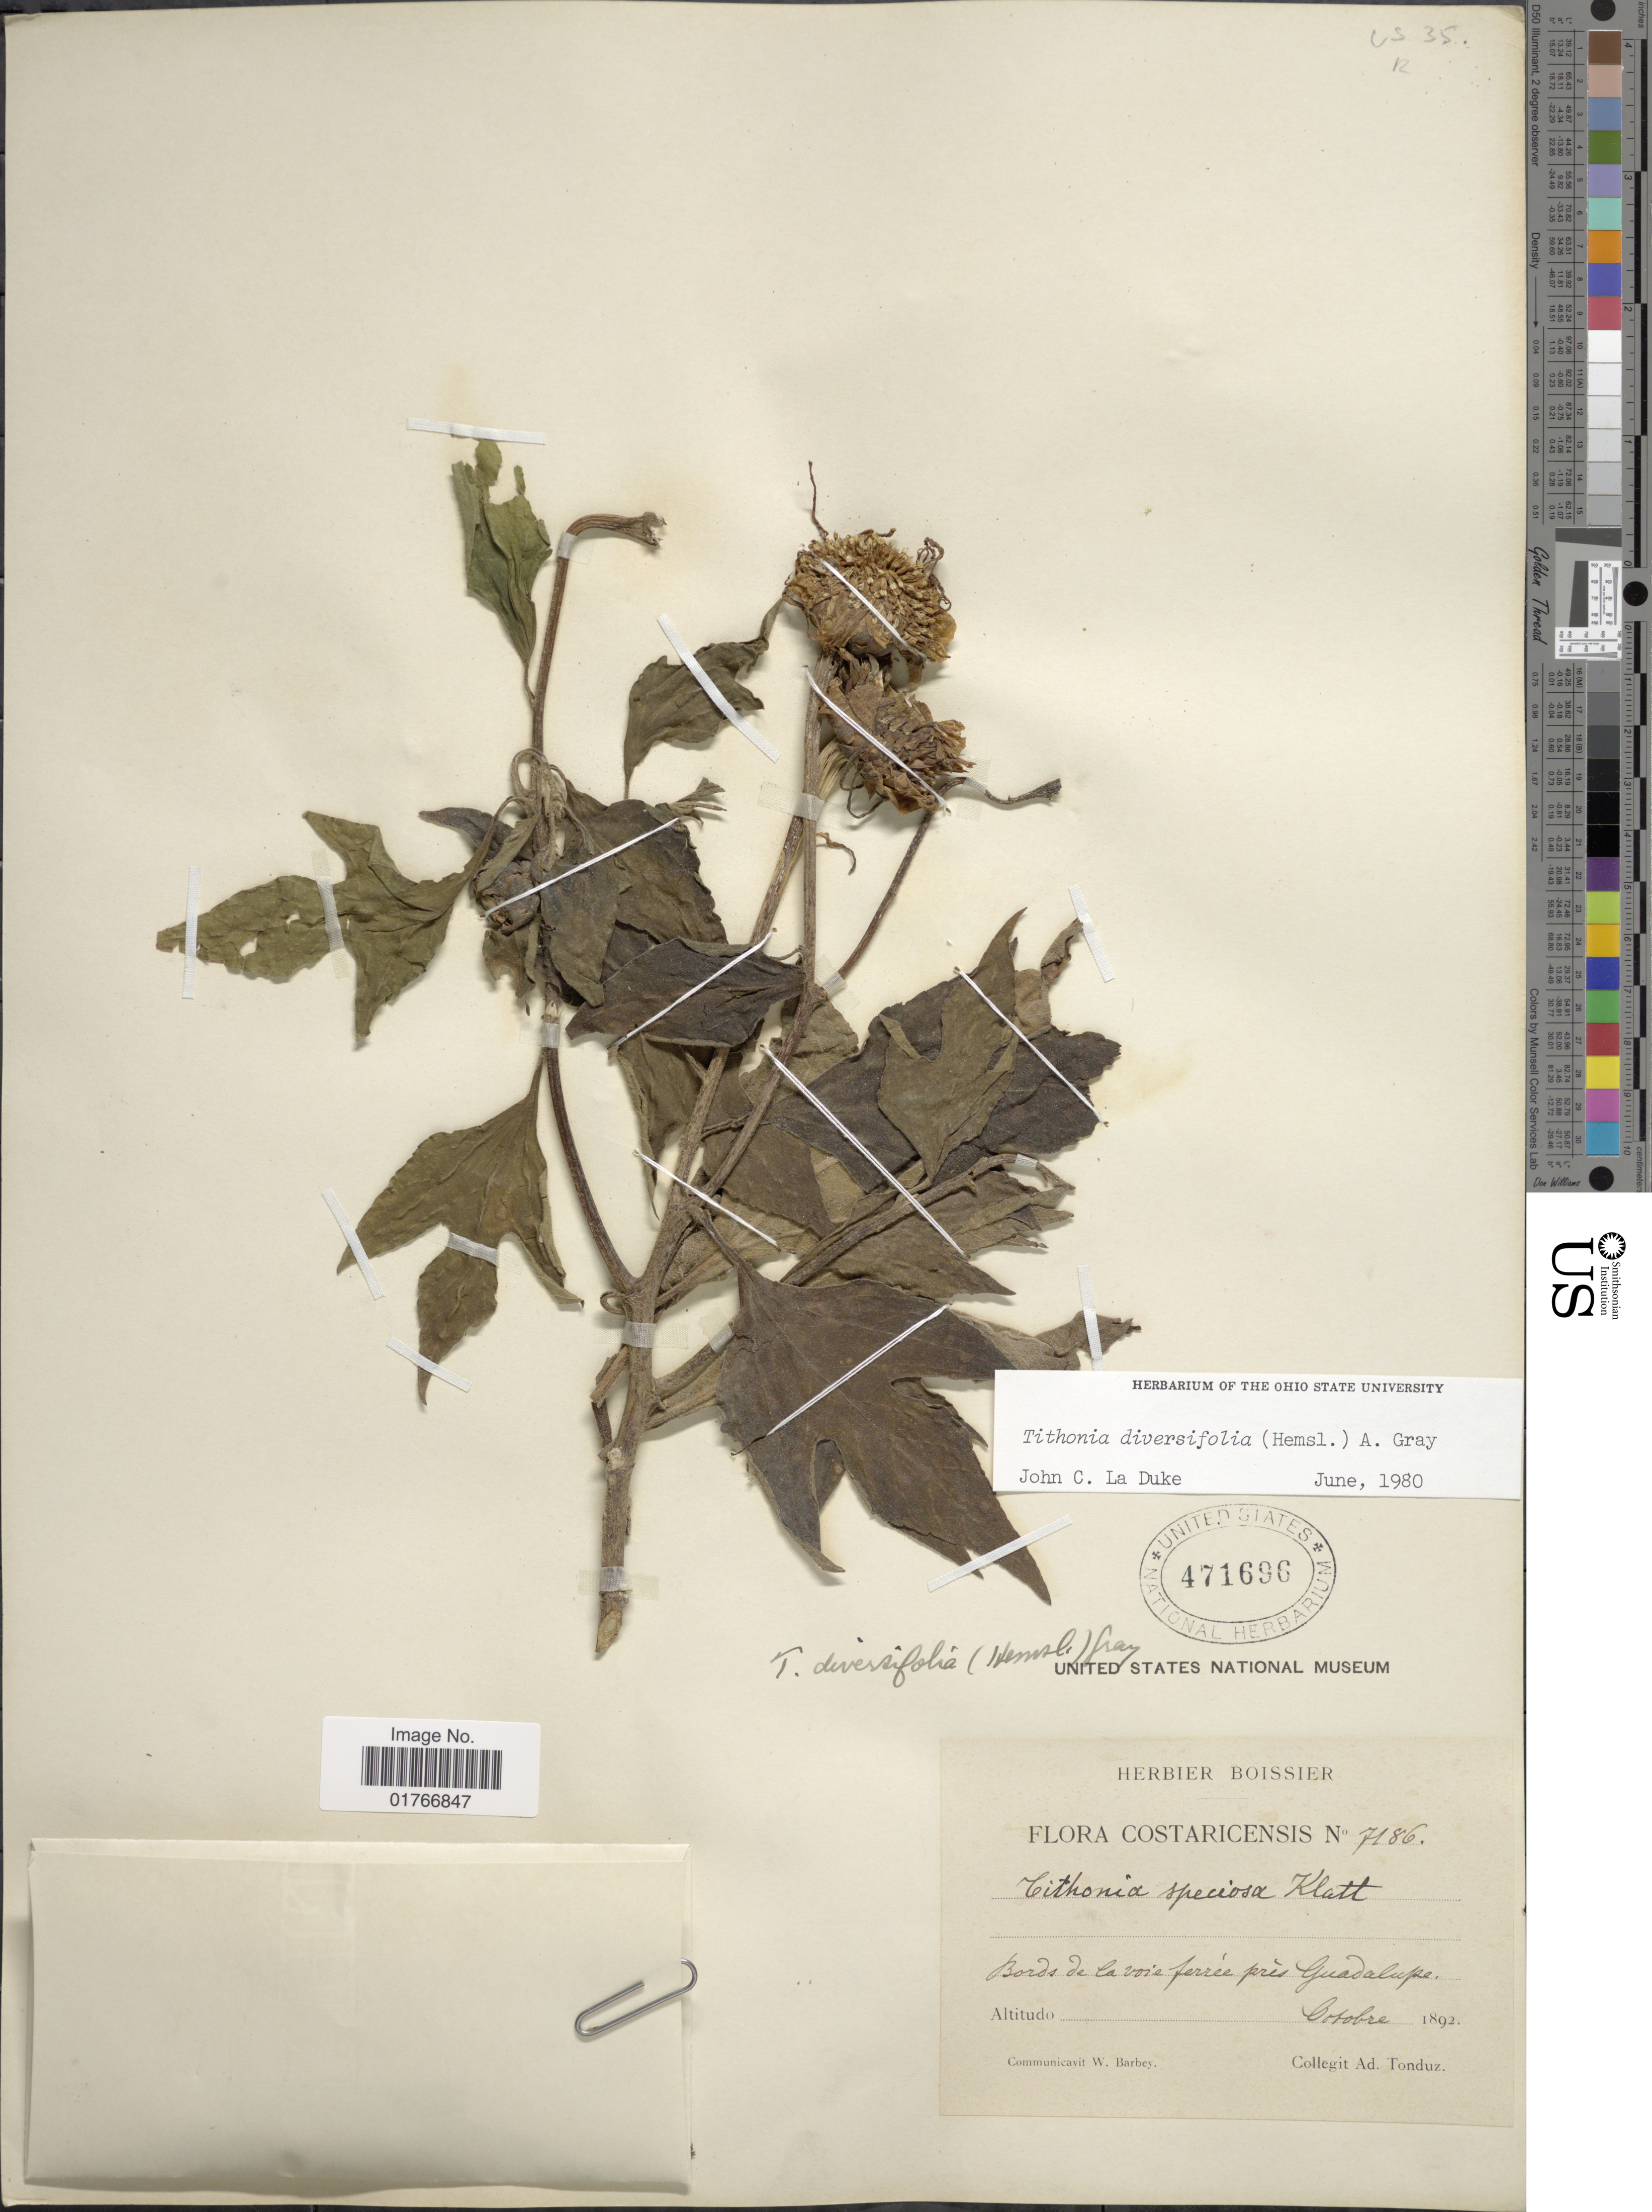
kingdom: Plantae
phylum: Tracheophyta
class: Magnoliopsida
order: Asterales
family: Asteraceae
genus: Tithonia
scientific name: Tithonia diversifolia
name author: (Hemsl.) A. Gray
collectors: A. Tonduz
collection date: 1892-10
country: Costa Rica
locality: Bord de la boie ferrie pres Guadalupe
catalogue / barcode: US 471696